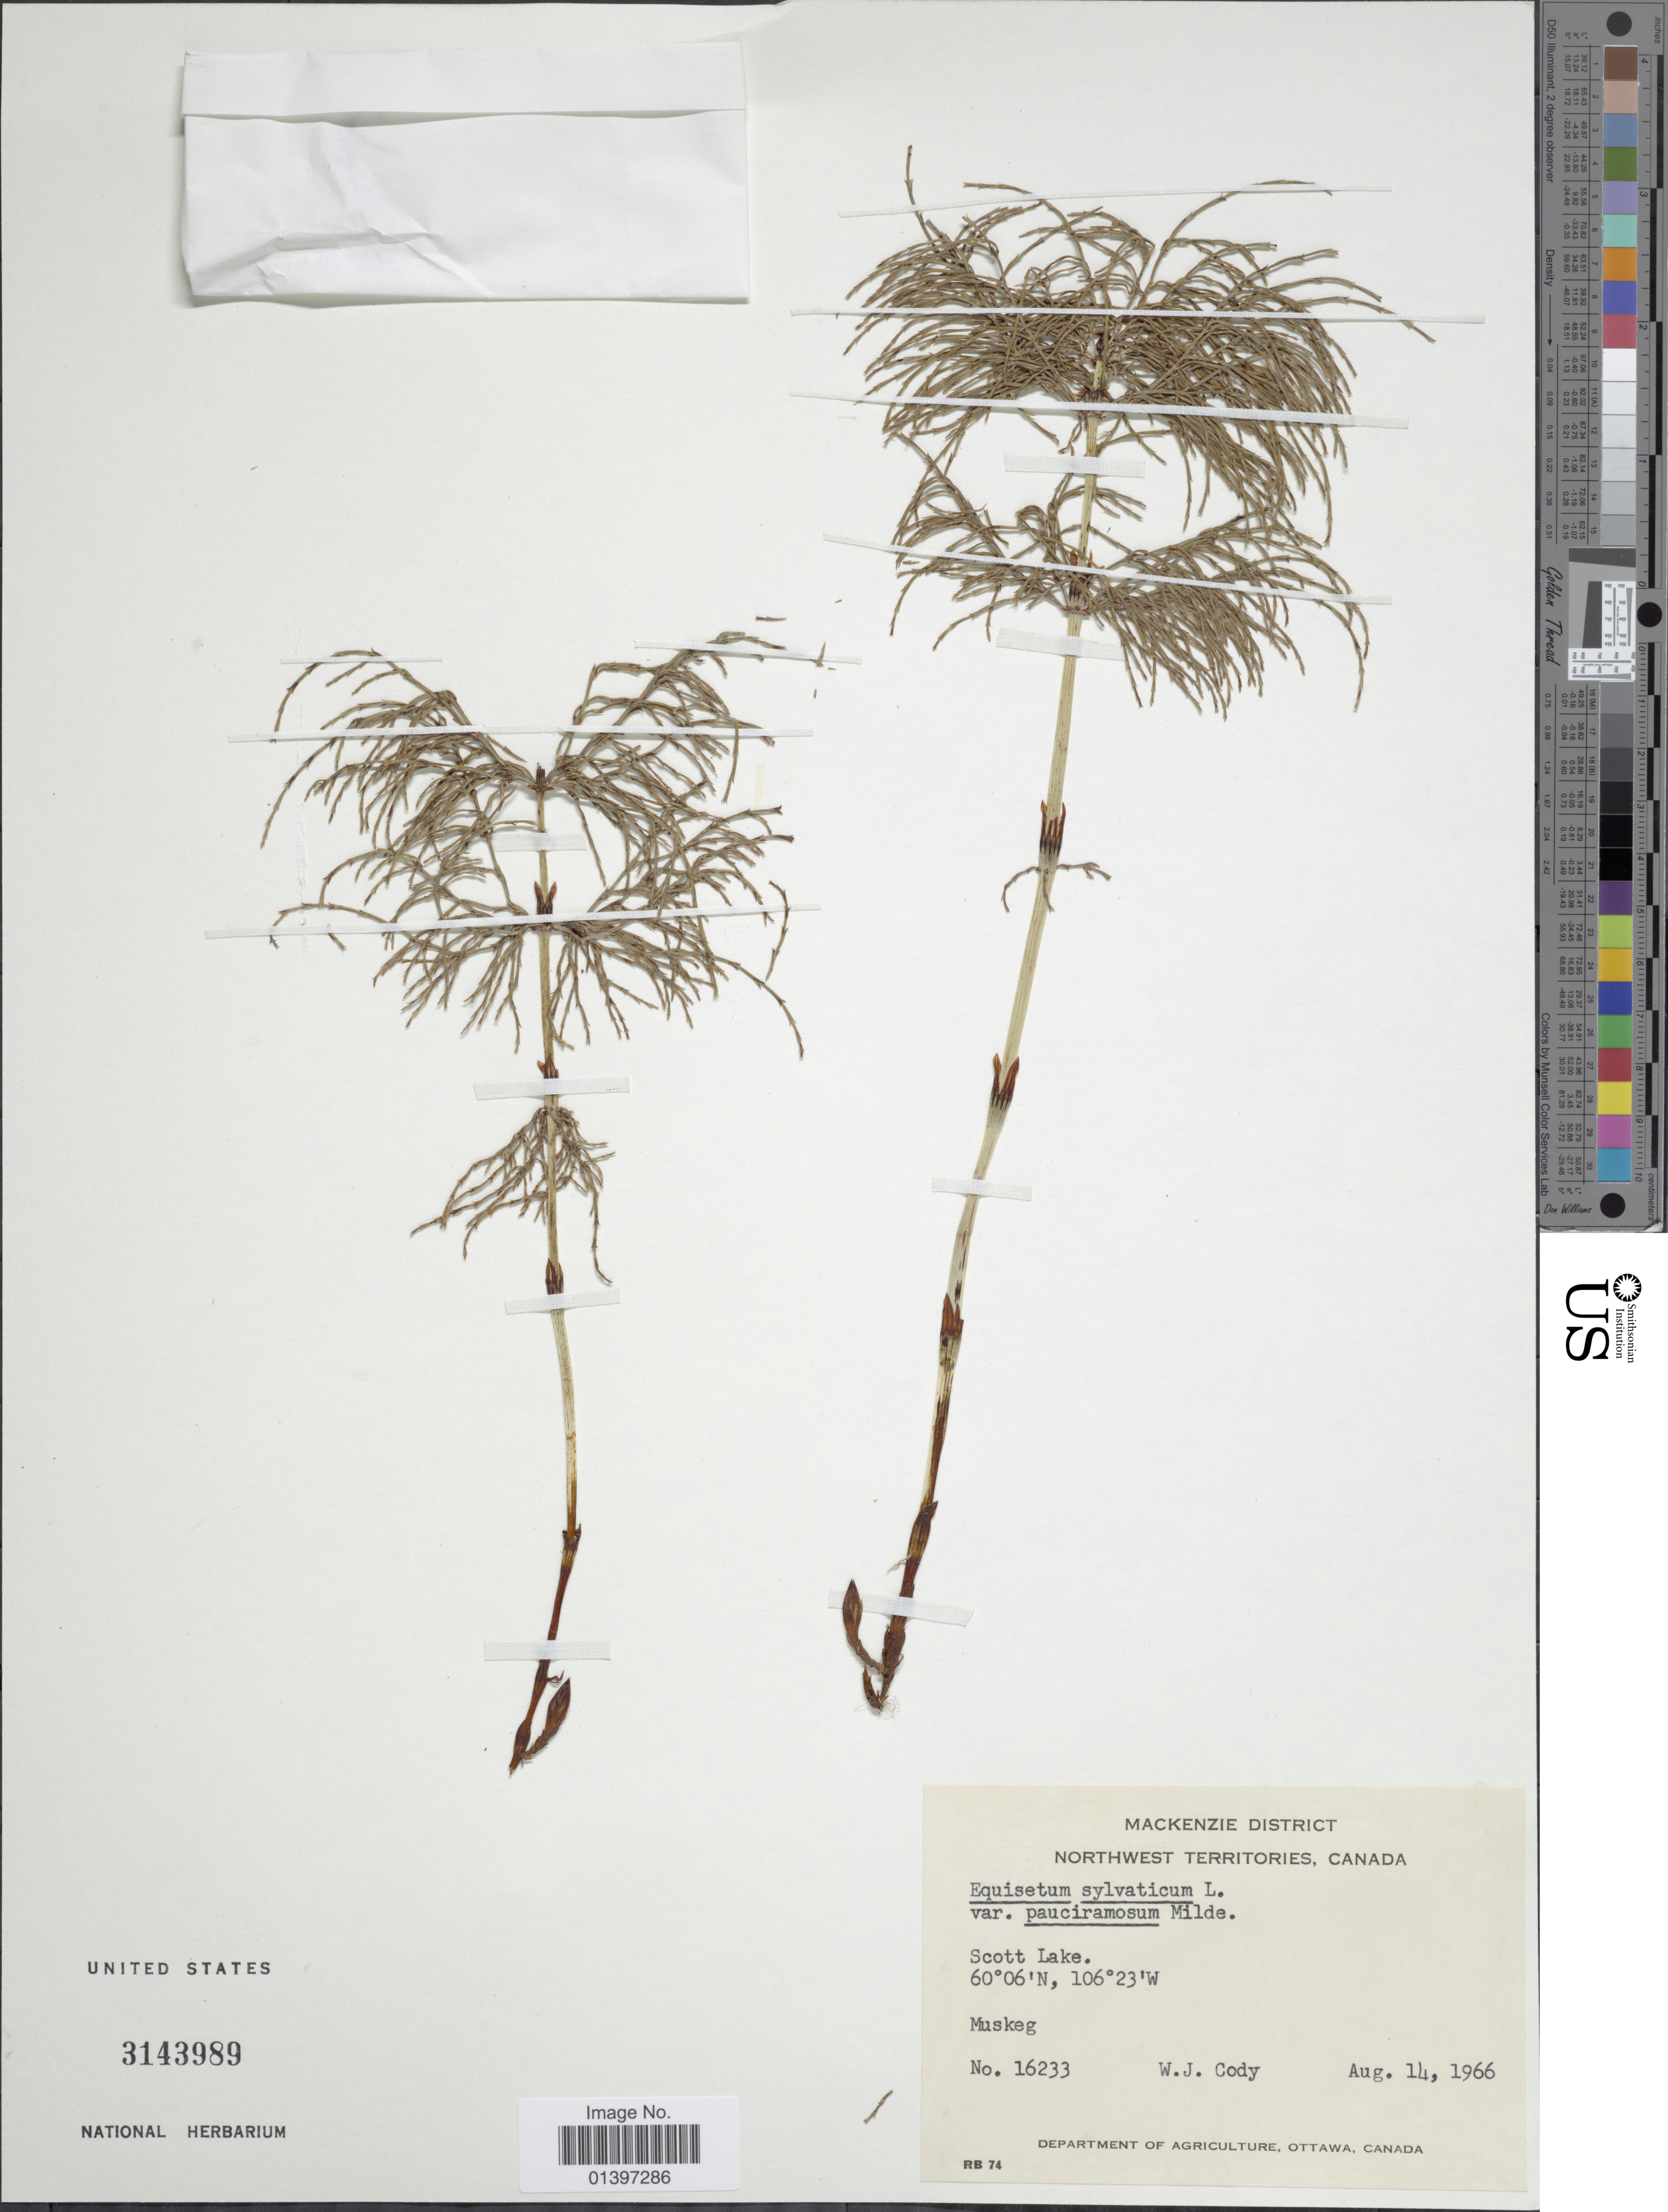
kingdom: Plantae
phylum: Tracheophyta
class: Polypodiopsida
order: Equisetales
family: Equisetaceae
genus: Equisetum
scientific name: Equisetum sylvaticum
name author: L.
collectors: W. Cody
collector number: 16233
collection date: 1966-08-14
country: Canada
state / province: Northwest Territories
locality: Mackenzie District, Scott Lake, Muskeg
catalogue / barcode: US 3143989